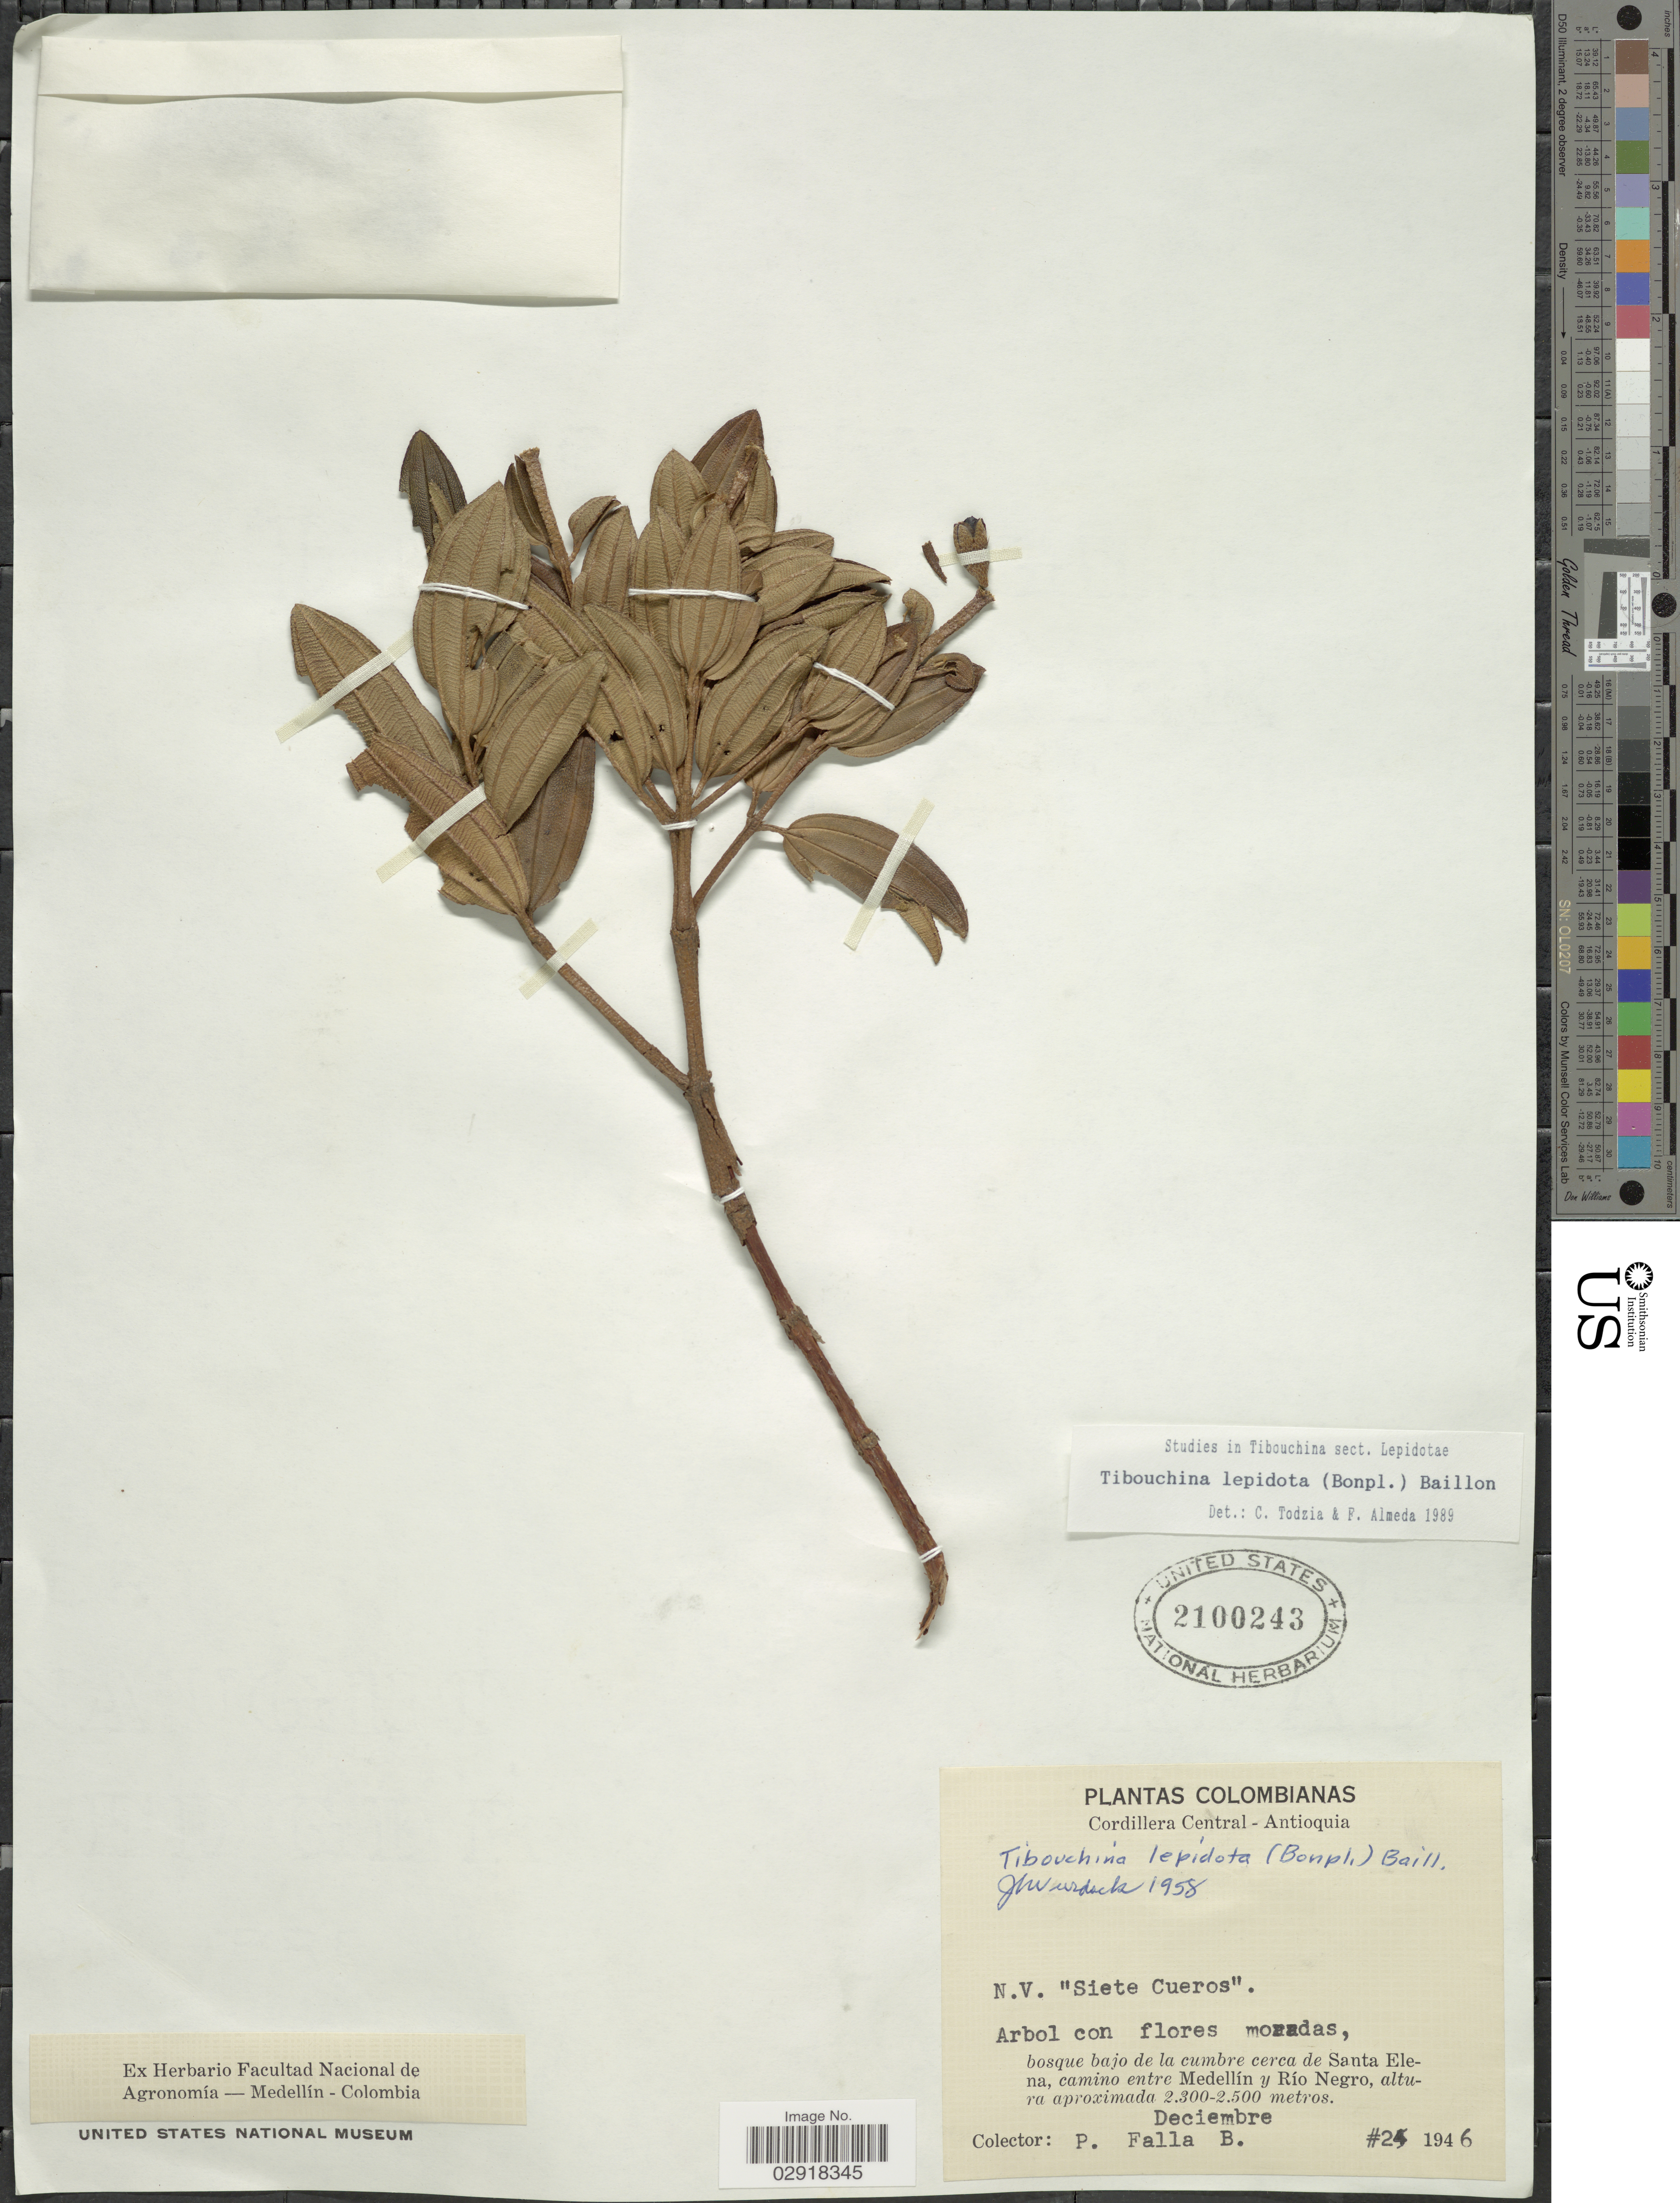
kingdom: Plantae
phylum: Tracheophyta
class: Magnoliopsida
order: Myrtales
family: Melastomataceae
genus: Andesanthus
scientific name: Andesanthus lepidotus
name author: (Humb. & Bonpl.) P.J.F. Guim. & Michelang.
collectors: P. Falla B.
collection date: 1946-12-24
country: Colombia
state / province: Antioquia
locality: Cordillera Central, bosque bajo de la cumbre cerca de Santa Elena, camino entre Medellín y Río Negro.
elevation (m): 2300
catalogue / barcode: US 2100243